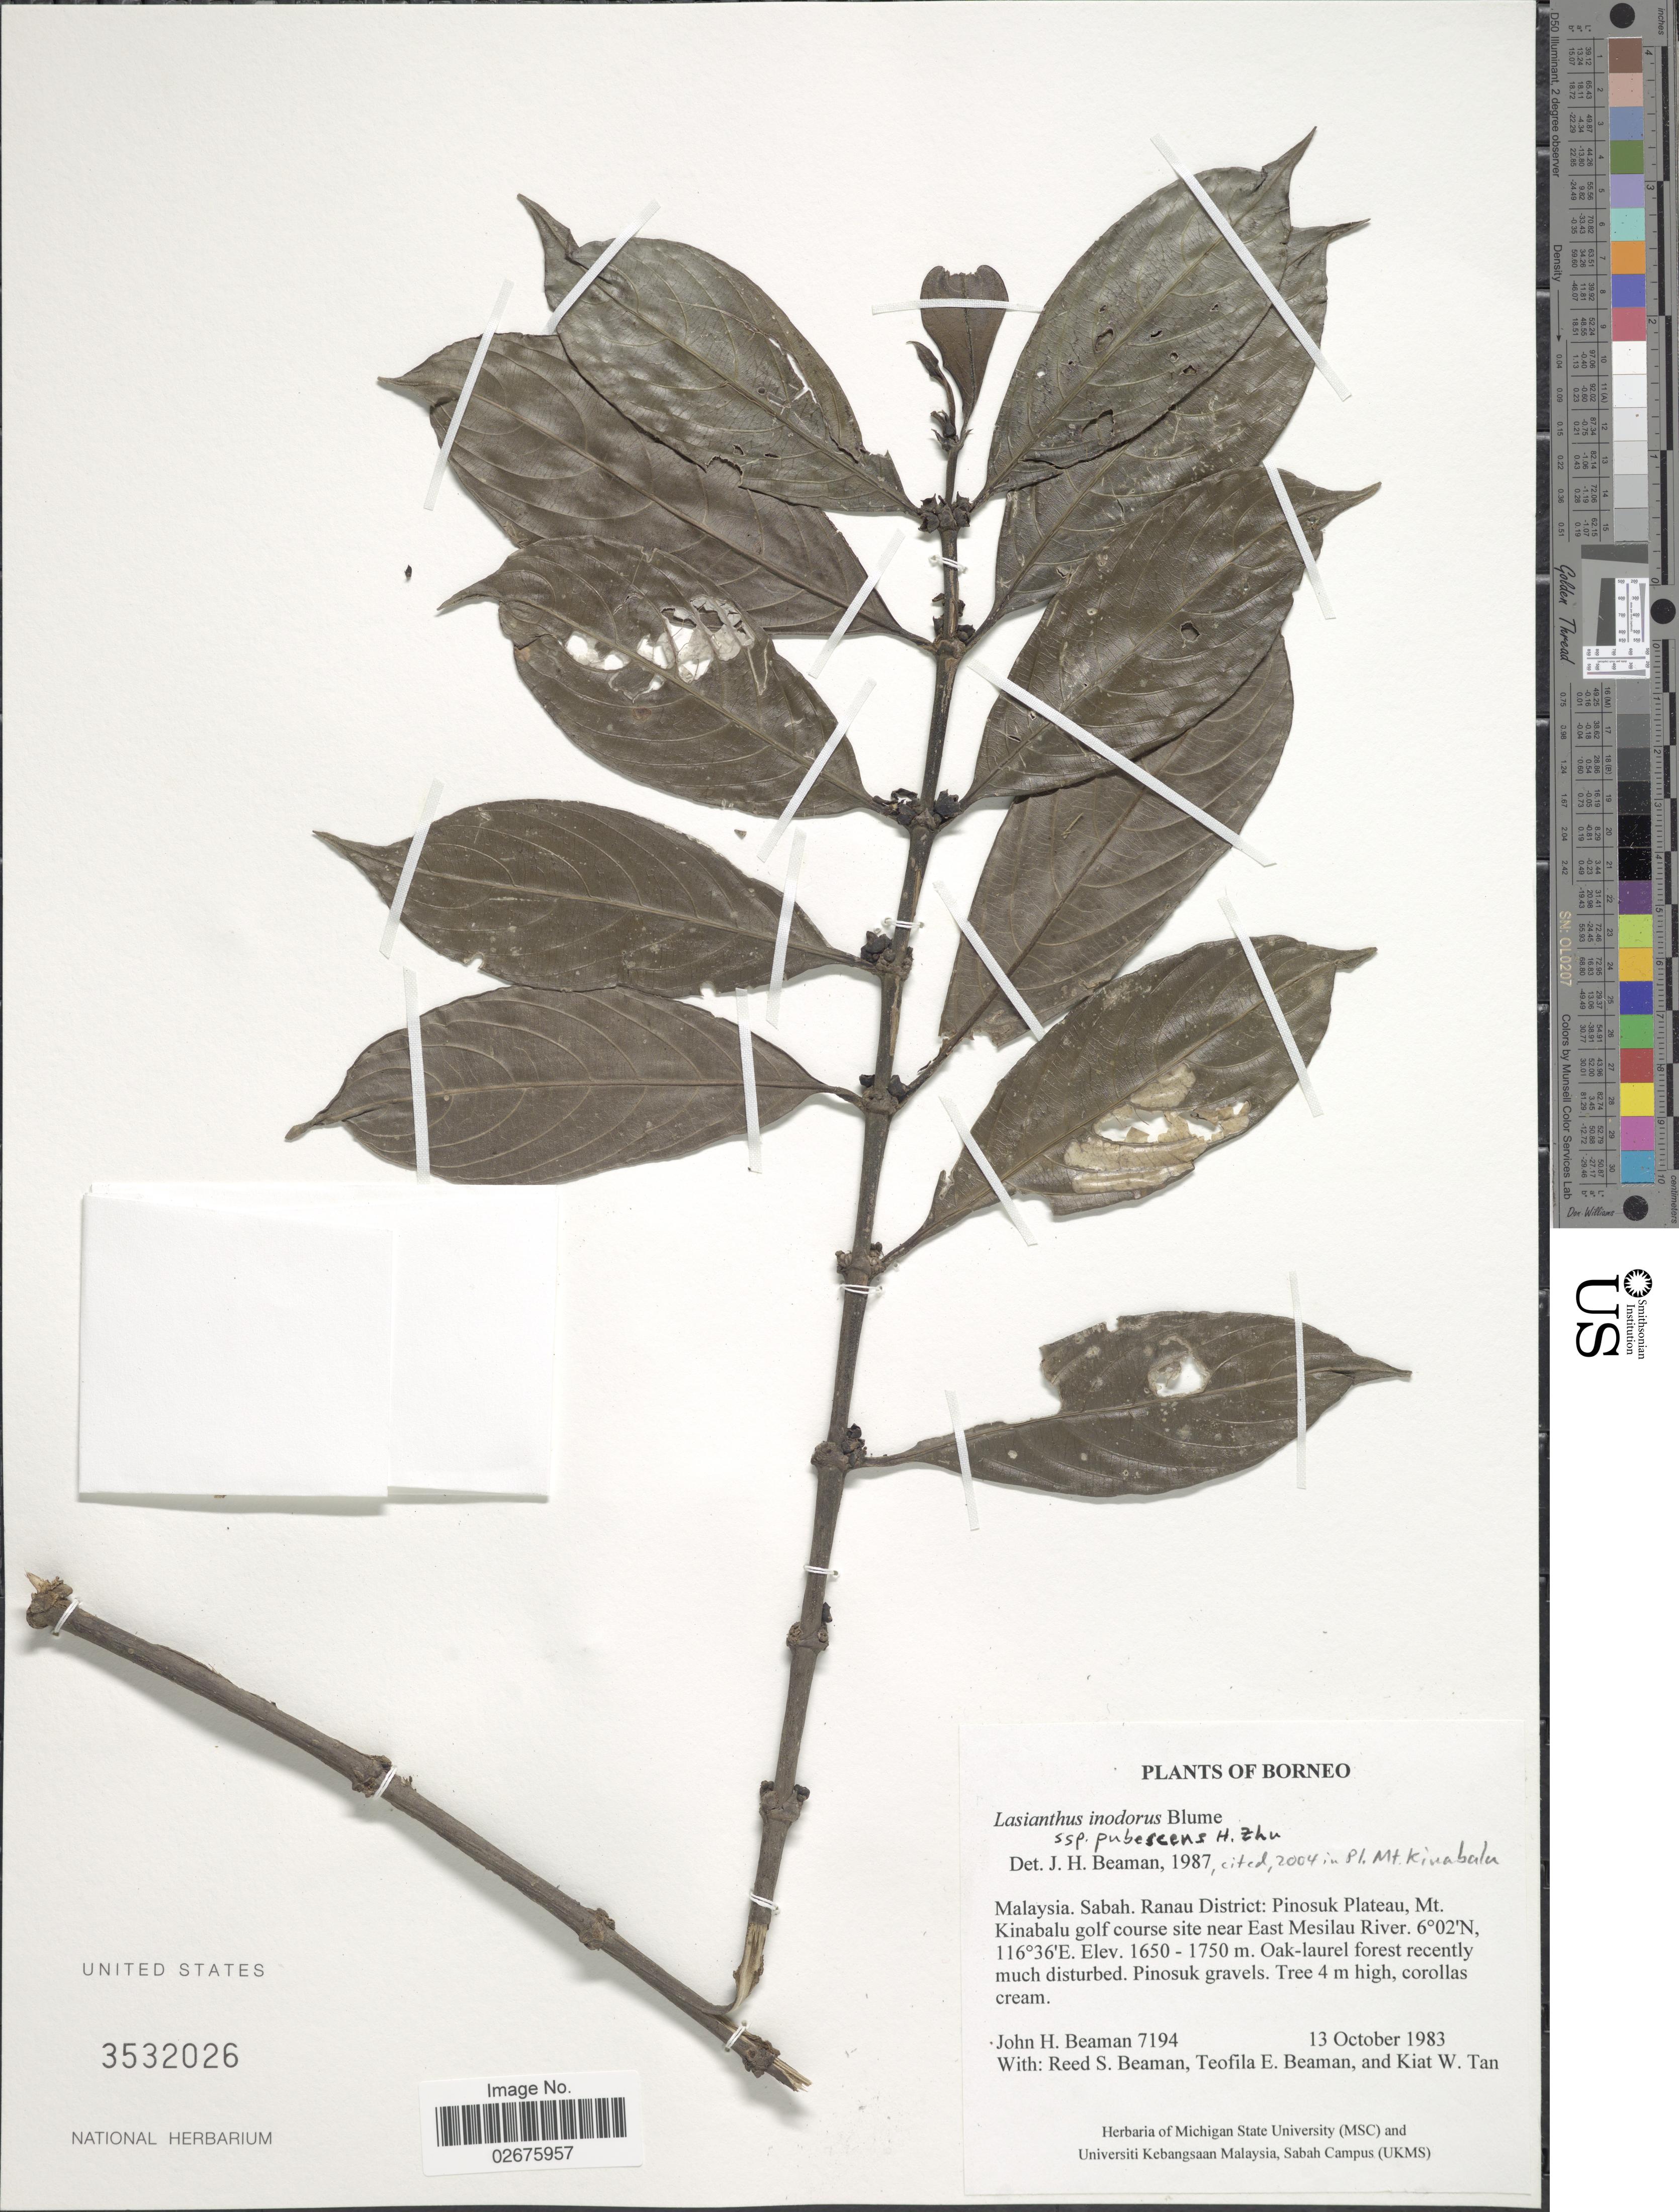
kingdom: Plantae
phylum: Tracheophyta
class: Magnoliopsida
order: Gentianales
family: Rubiaceae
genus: Lasianthus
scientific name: Lasianthus inodorus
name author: Blume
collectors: J. H. Beaman, R. S. Beaman, T. E. Beaman & K. Tan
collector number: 7194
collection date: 1983-10-13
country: Malaysia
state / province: Sabah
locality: Borneo, Ranau District: Pinosuk Plateau, Mt. Kinabalu golf course site near East Mesilau River. Oak-laurel forest recently much disturbed. Pinosuk gravels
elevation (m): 1650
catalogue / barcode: US 3532026